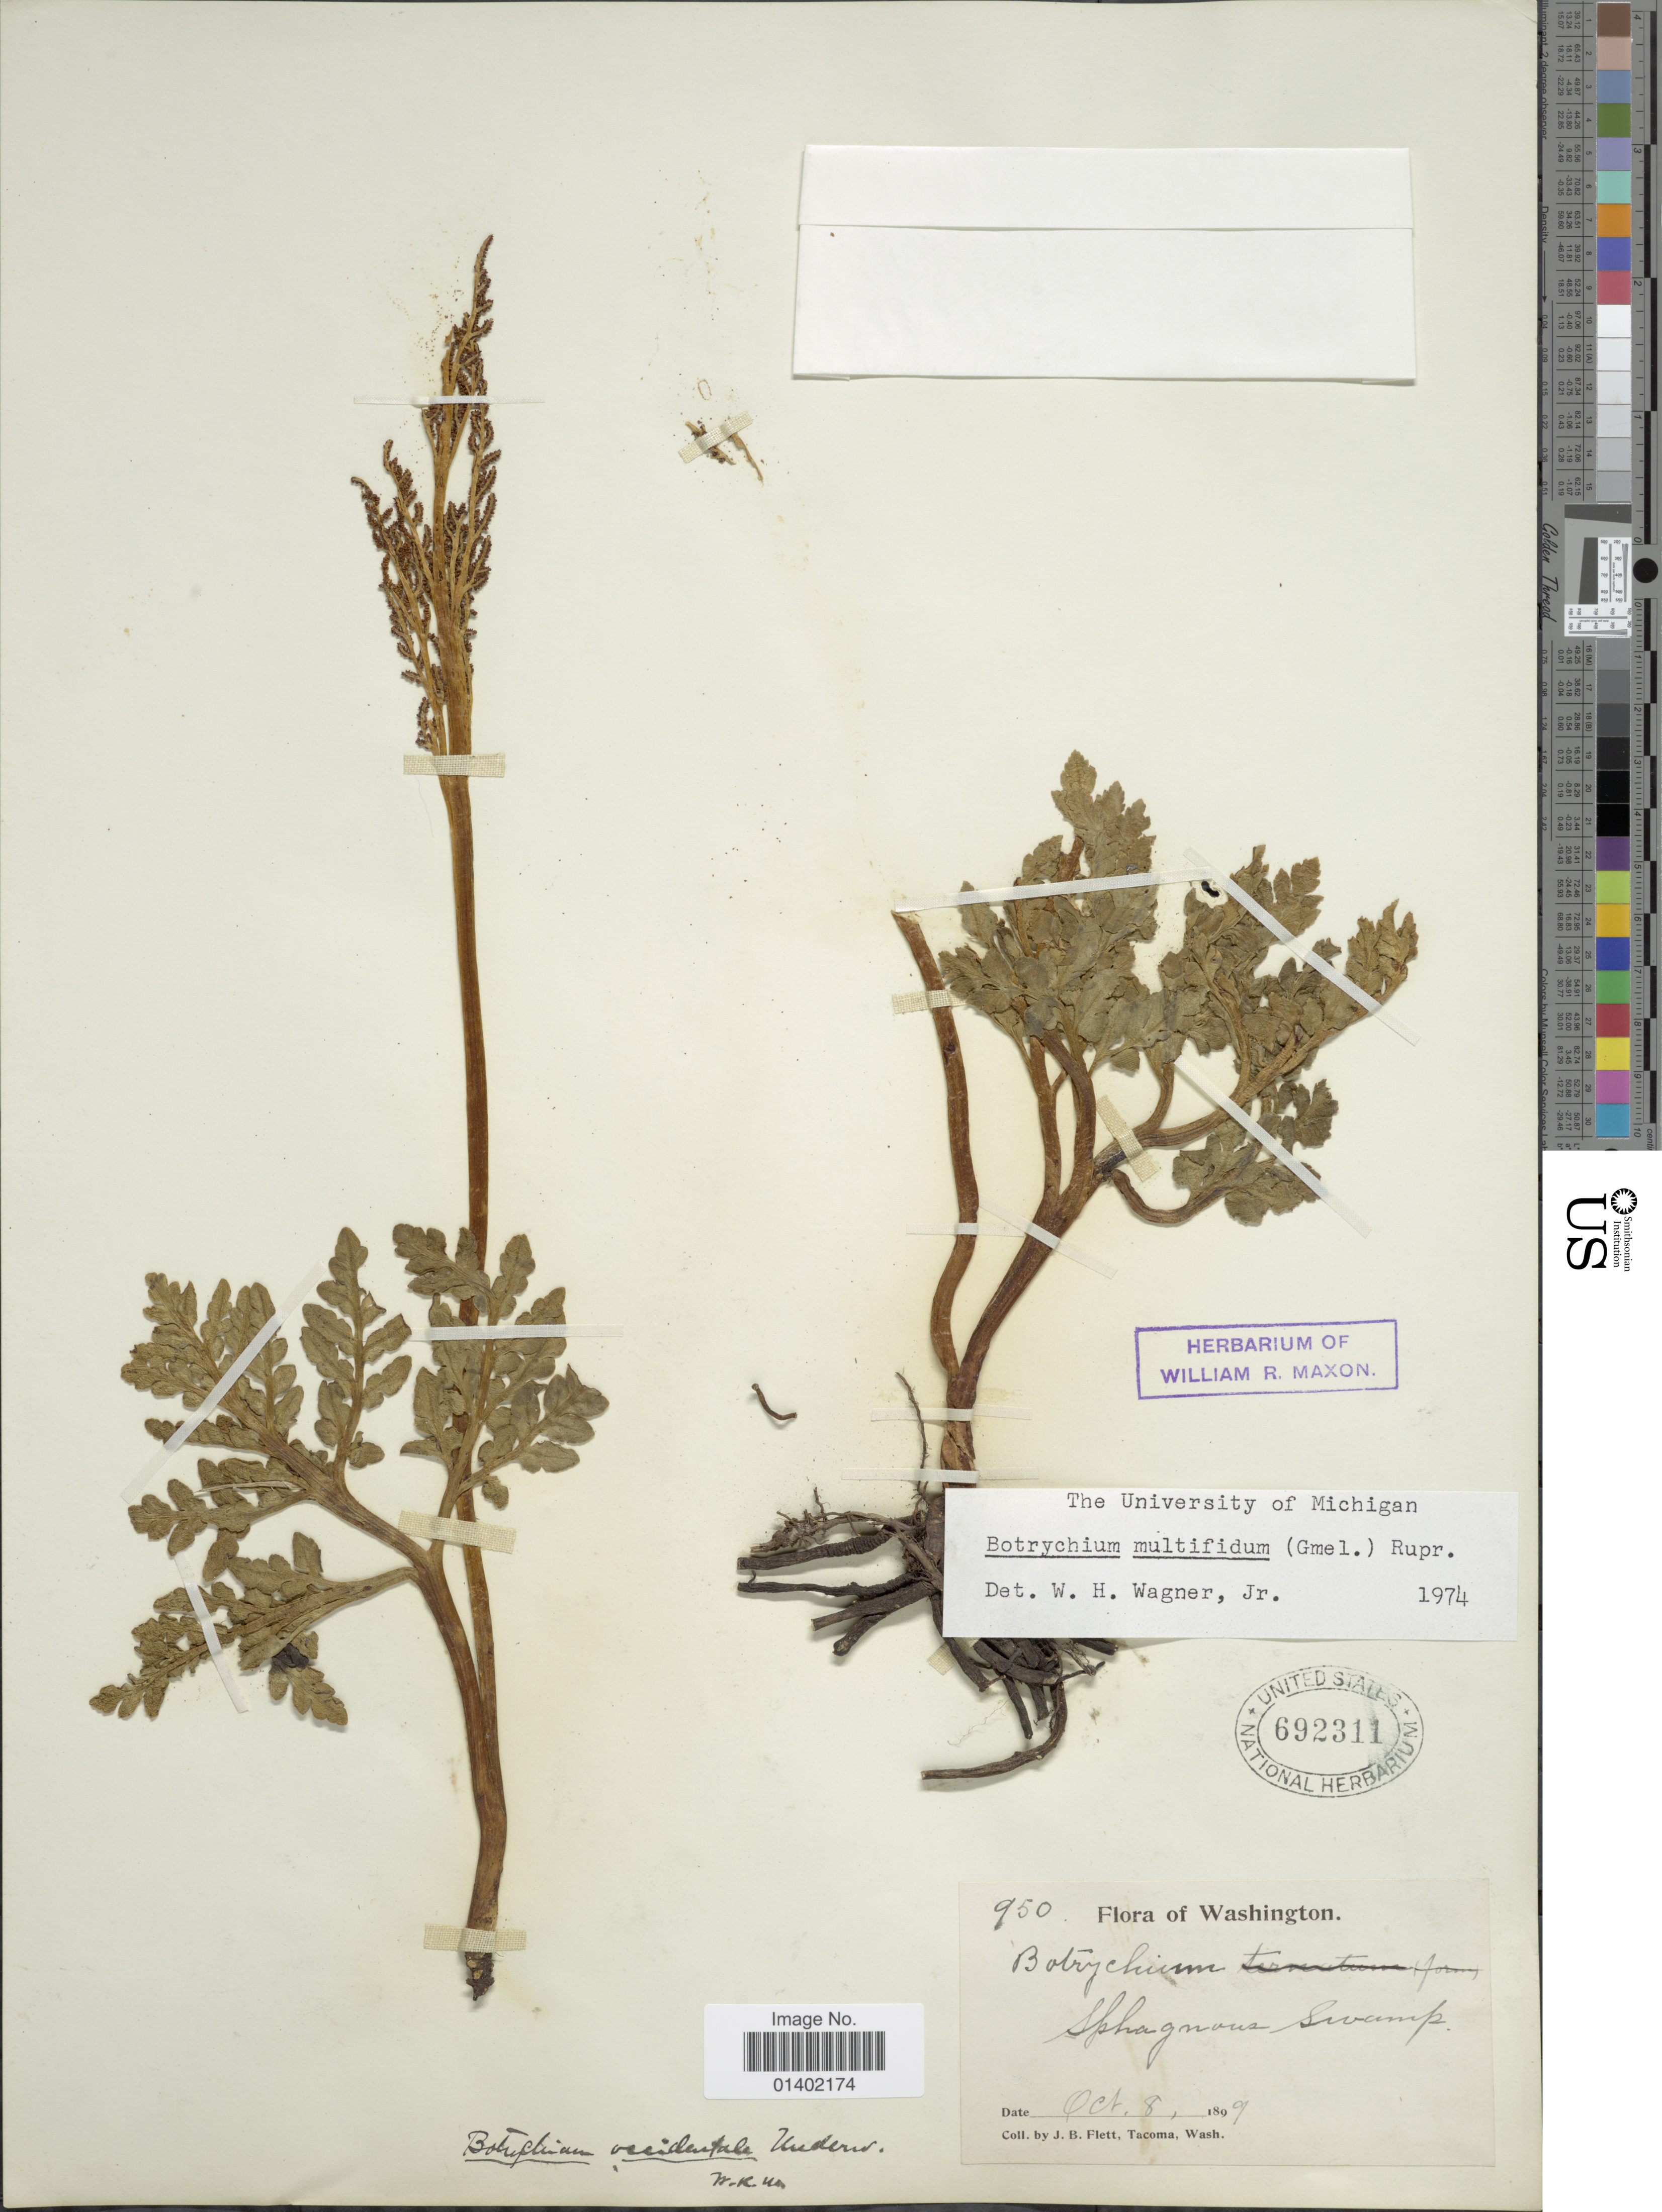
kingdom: Plantae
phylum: Tracheophyta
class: Polypodiopsida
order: Ophioglossales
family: Ophioglossaceae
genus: Botrychium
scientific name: Botrychium multifidum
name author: (J.F. Gmel.) Rupr.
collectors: J. Flett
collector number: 950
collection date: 1899-10-08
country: United States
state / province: Washington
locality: Flora of Washington, Sphagnum Swamp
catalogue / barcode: US 692311